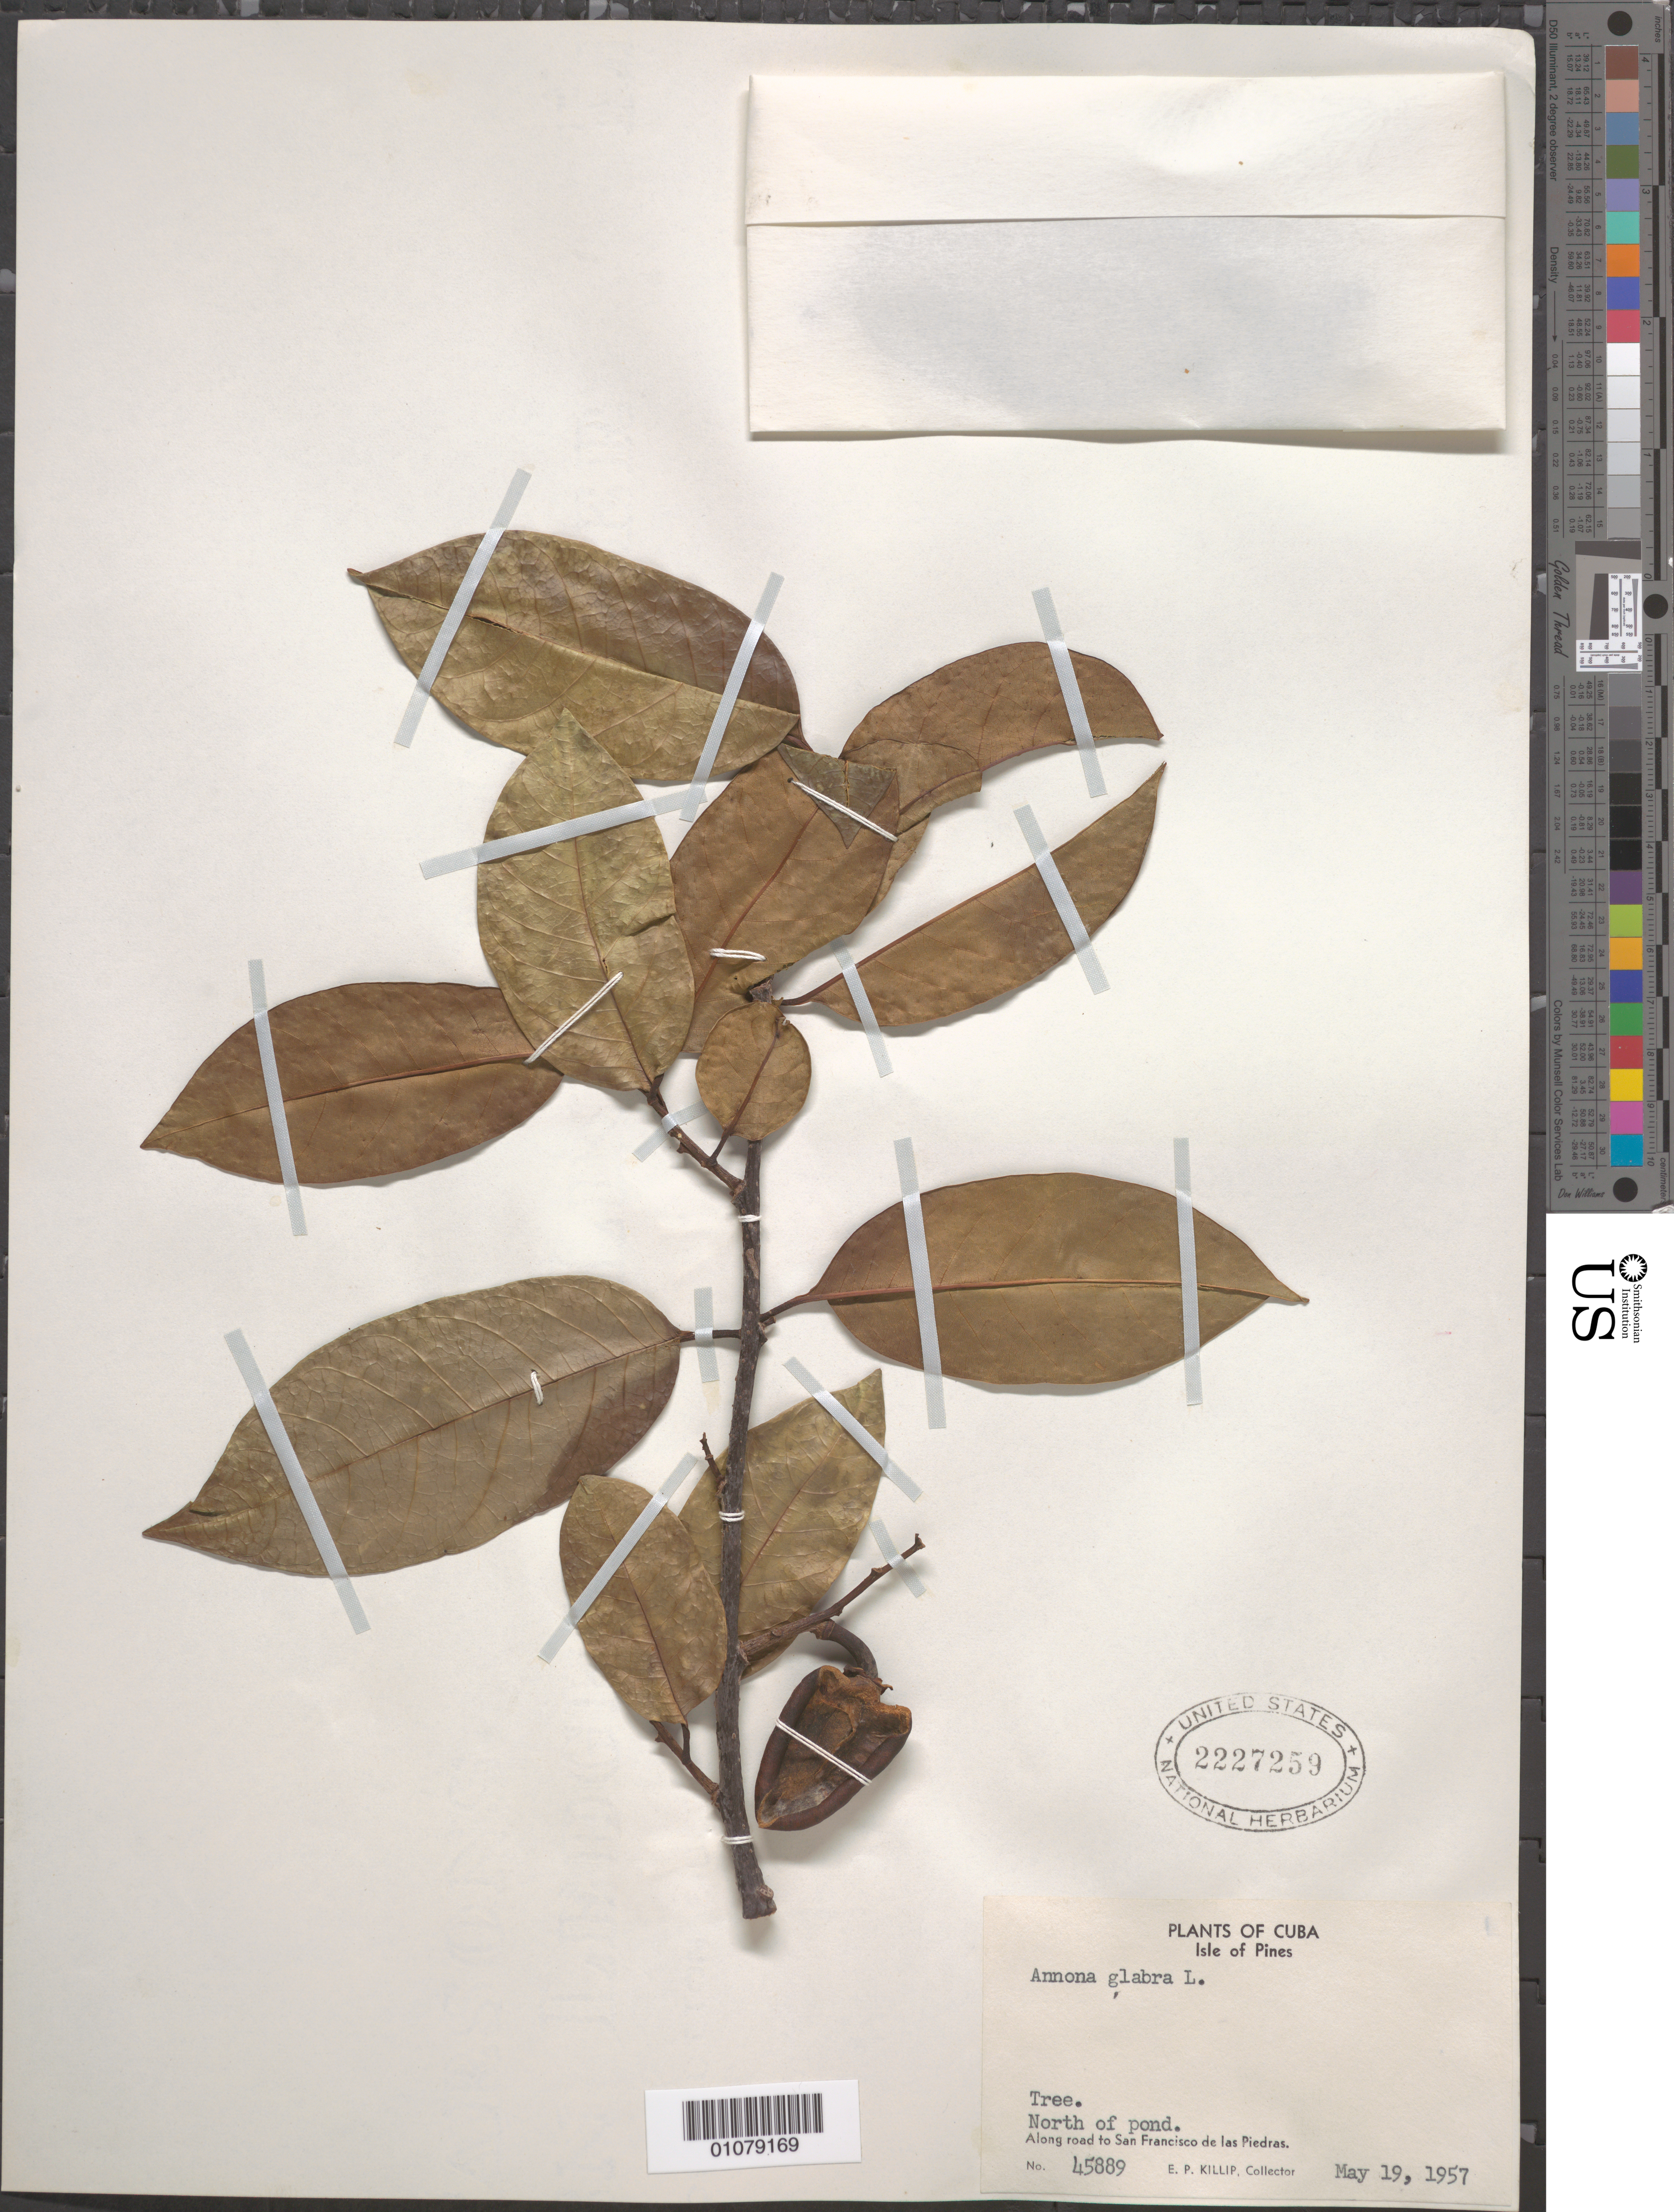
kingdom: Plantae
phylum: Tracheophyta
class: Magnoliopsida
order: Magnoliales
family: Annonaceae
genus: Annona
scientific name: Annona glabra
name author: L.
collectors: E. P. Killip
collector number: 45889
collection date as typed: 19 May 1957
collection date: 1957-05-19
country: Cuba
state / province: Isla de La Juventud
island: Isla de la Juventud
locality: N of pond Along Road to San Francisco de las Piedras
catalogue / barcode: US 2227259